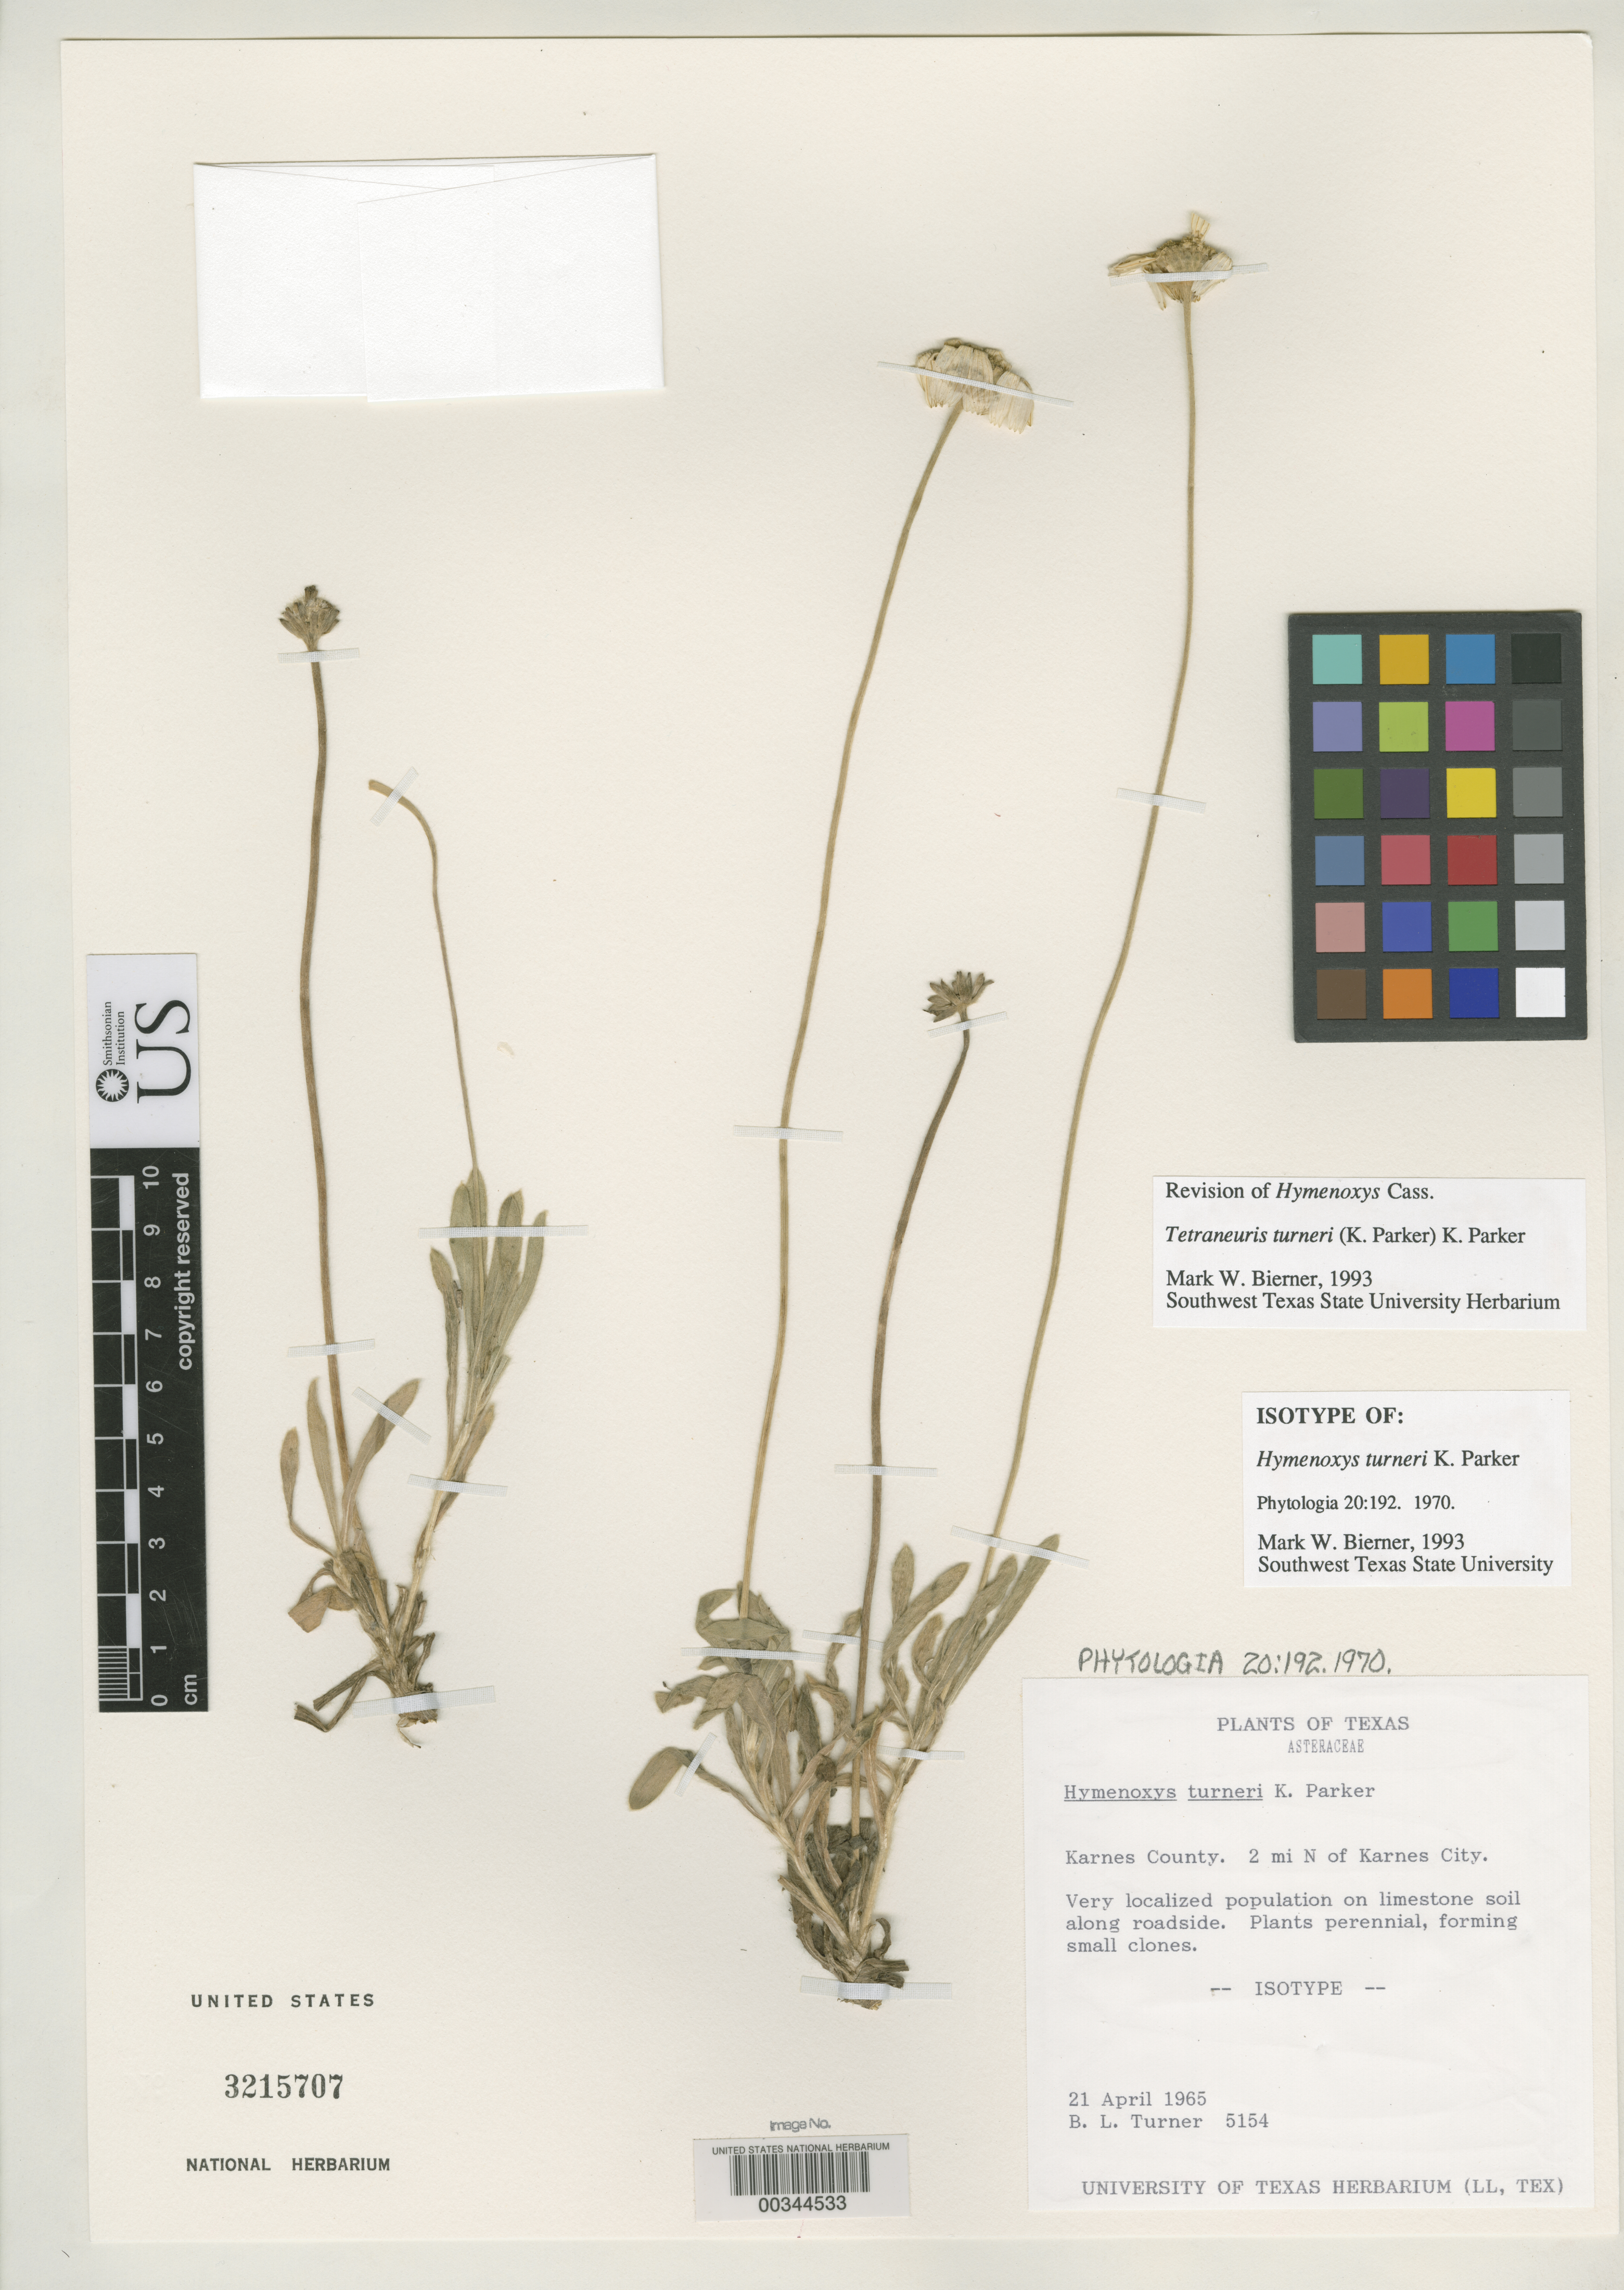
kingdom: Plantae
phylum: Tracheophyta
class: Magnoliopsida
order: Asterales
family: Asteraceae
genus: Hymenoxys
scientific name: Hymenoxys turneri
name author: K.F. Parker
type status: Holotype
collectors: B. L. Turner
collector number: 5154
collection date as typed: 21 Apr 1965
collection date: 1965-04-21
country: United States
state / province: Texas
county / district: Karnes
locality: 2 mi N of Karnes City.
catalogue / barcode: US 3215707